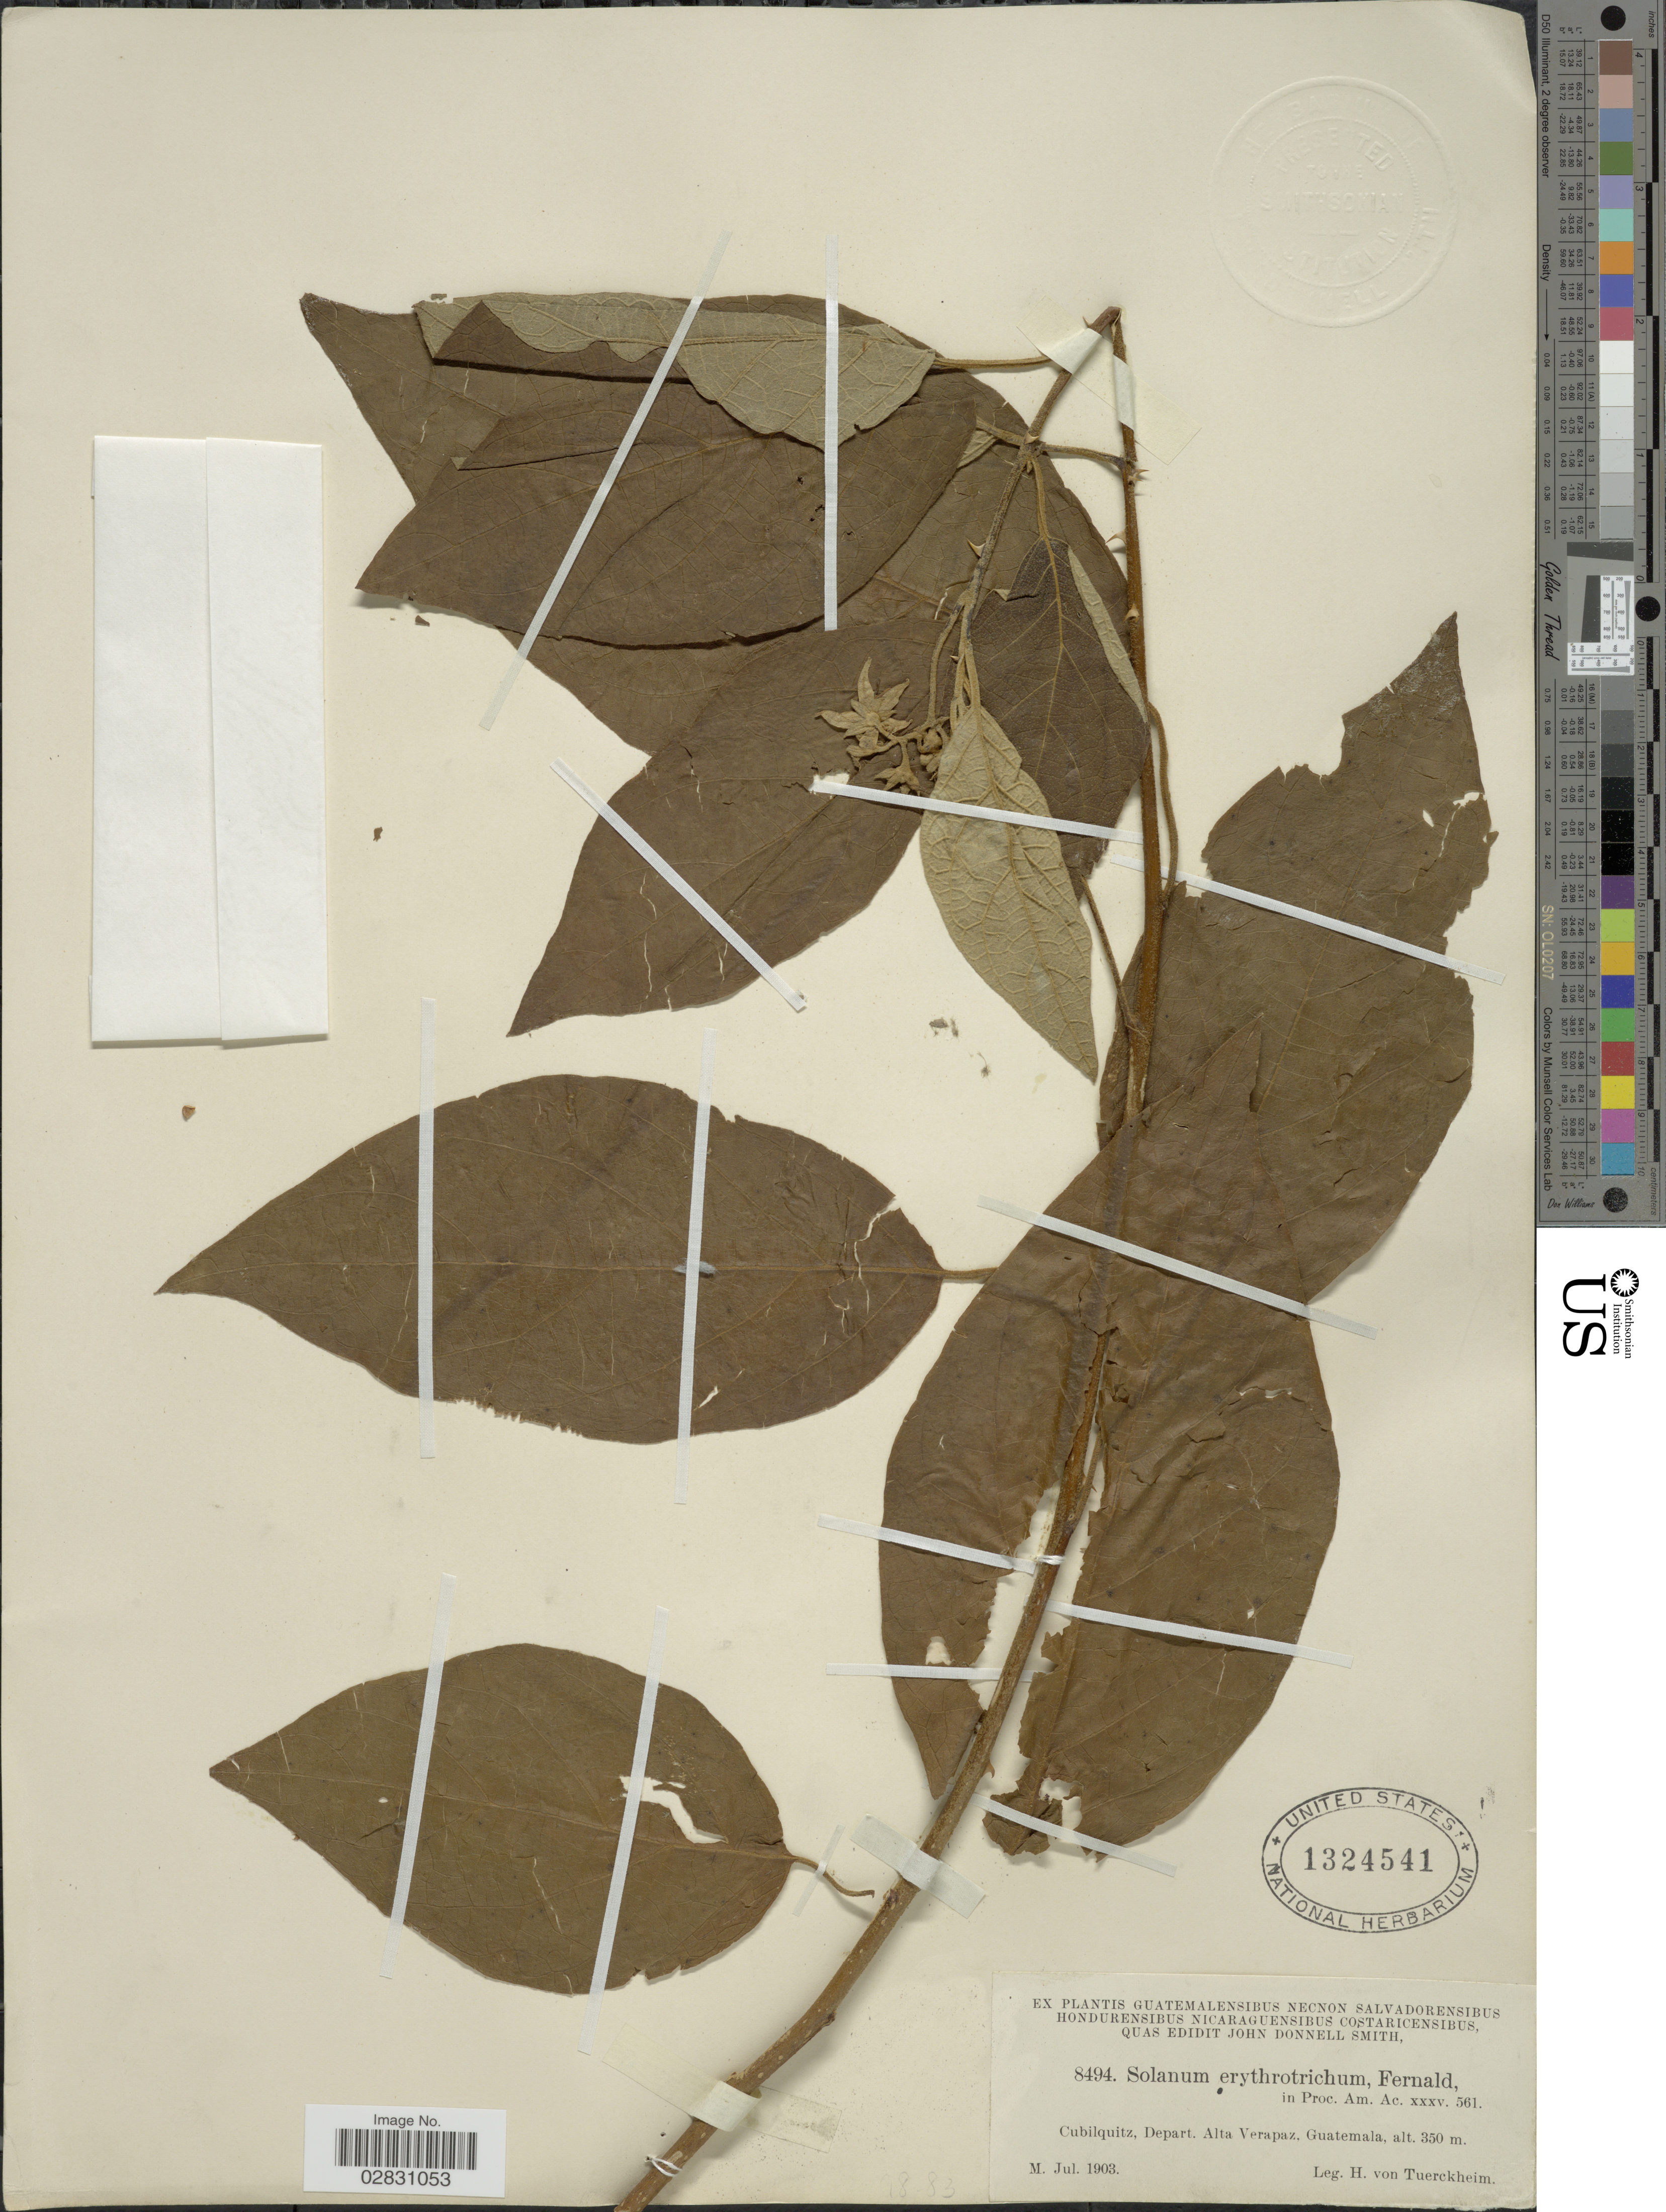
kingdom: Plantae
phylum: Tracheophyta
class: Magnoliopsida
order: Solanales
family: Solanaceae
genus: Solanum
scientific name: Solanum erythrotrichum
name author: Fernald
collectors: H. von Türckheim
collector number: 8494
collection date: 1903-07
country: Guatemala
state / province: Alta Verapaz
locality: Cubilquitz, Depart. Alta Verapaz.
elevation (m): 350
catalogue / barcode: US 1324541